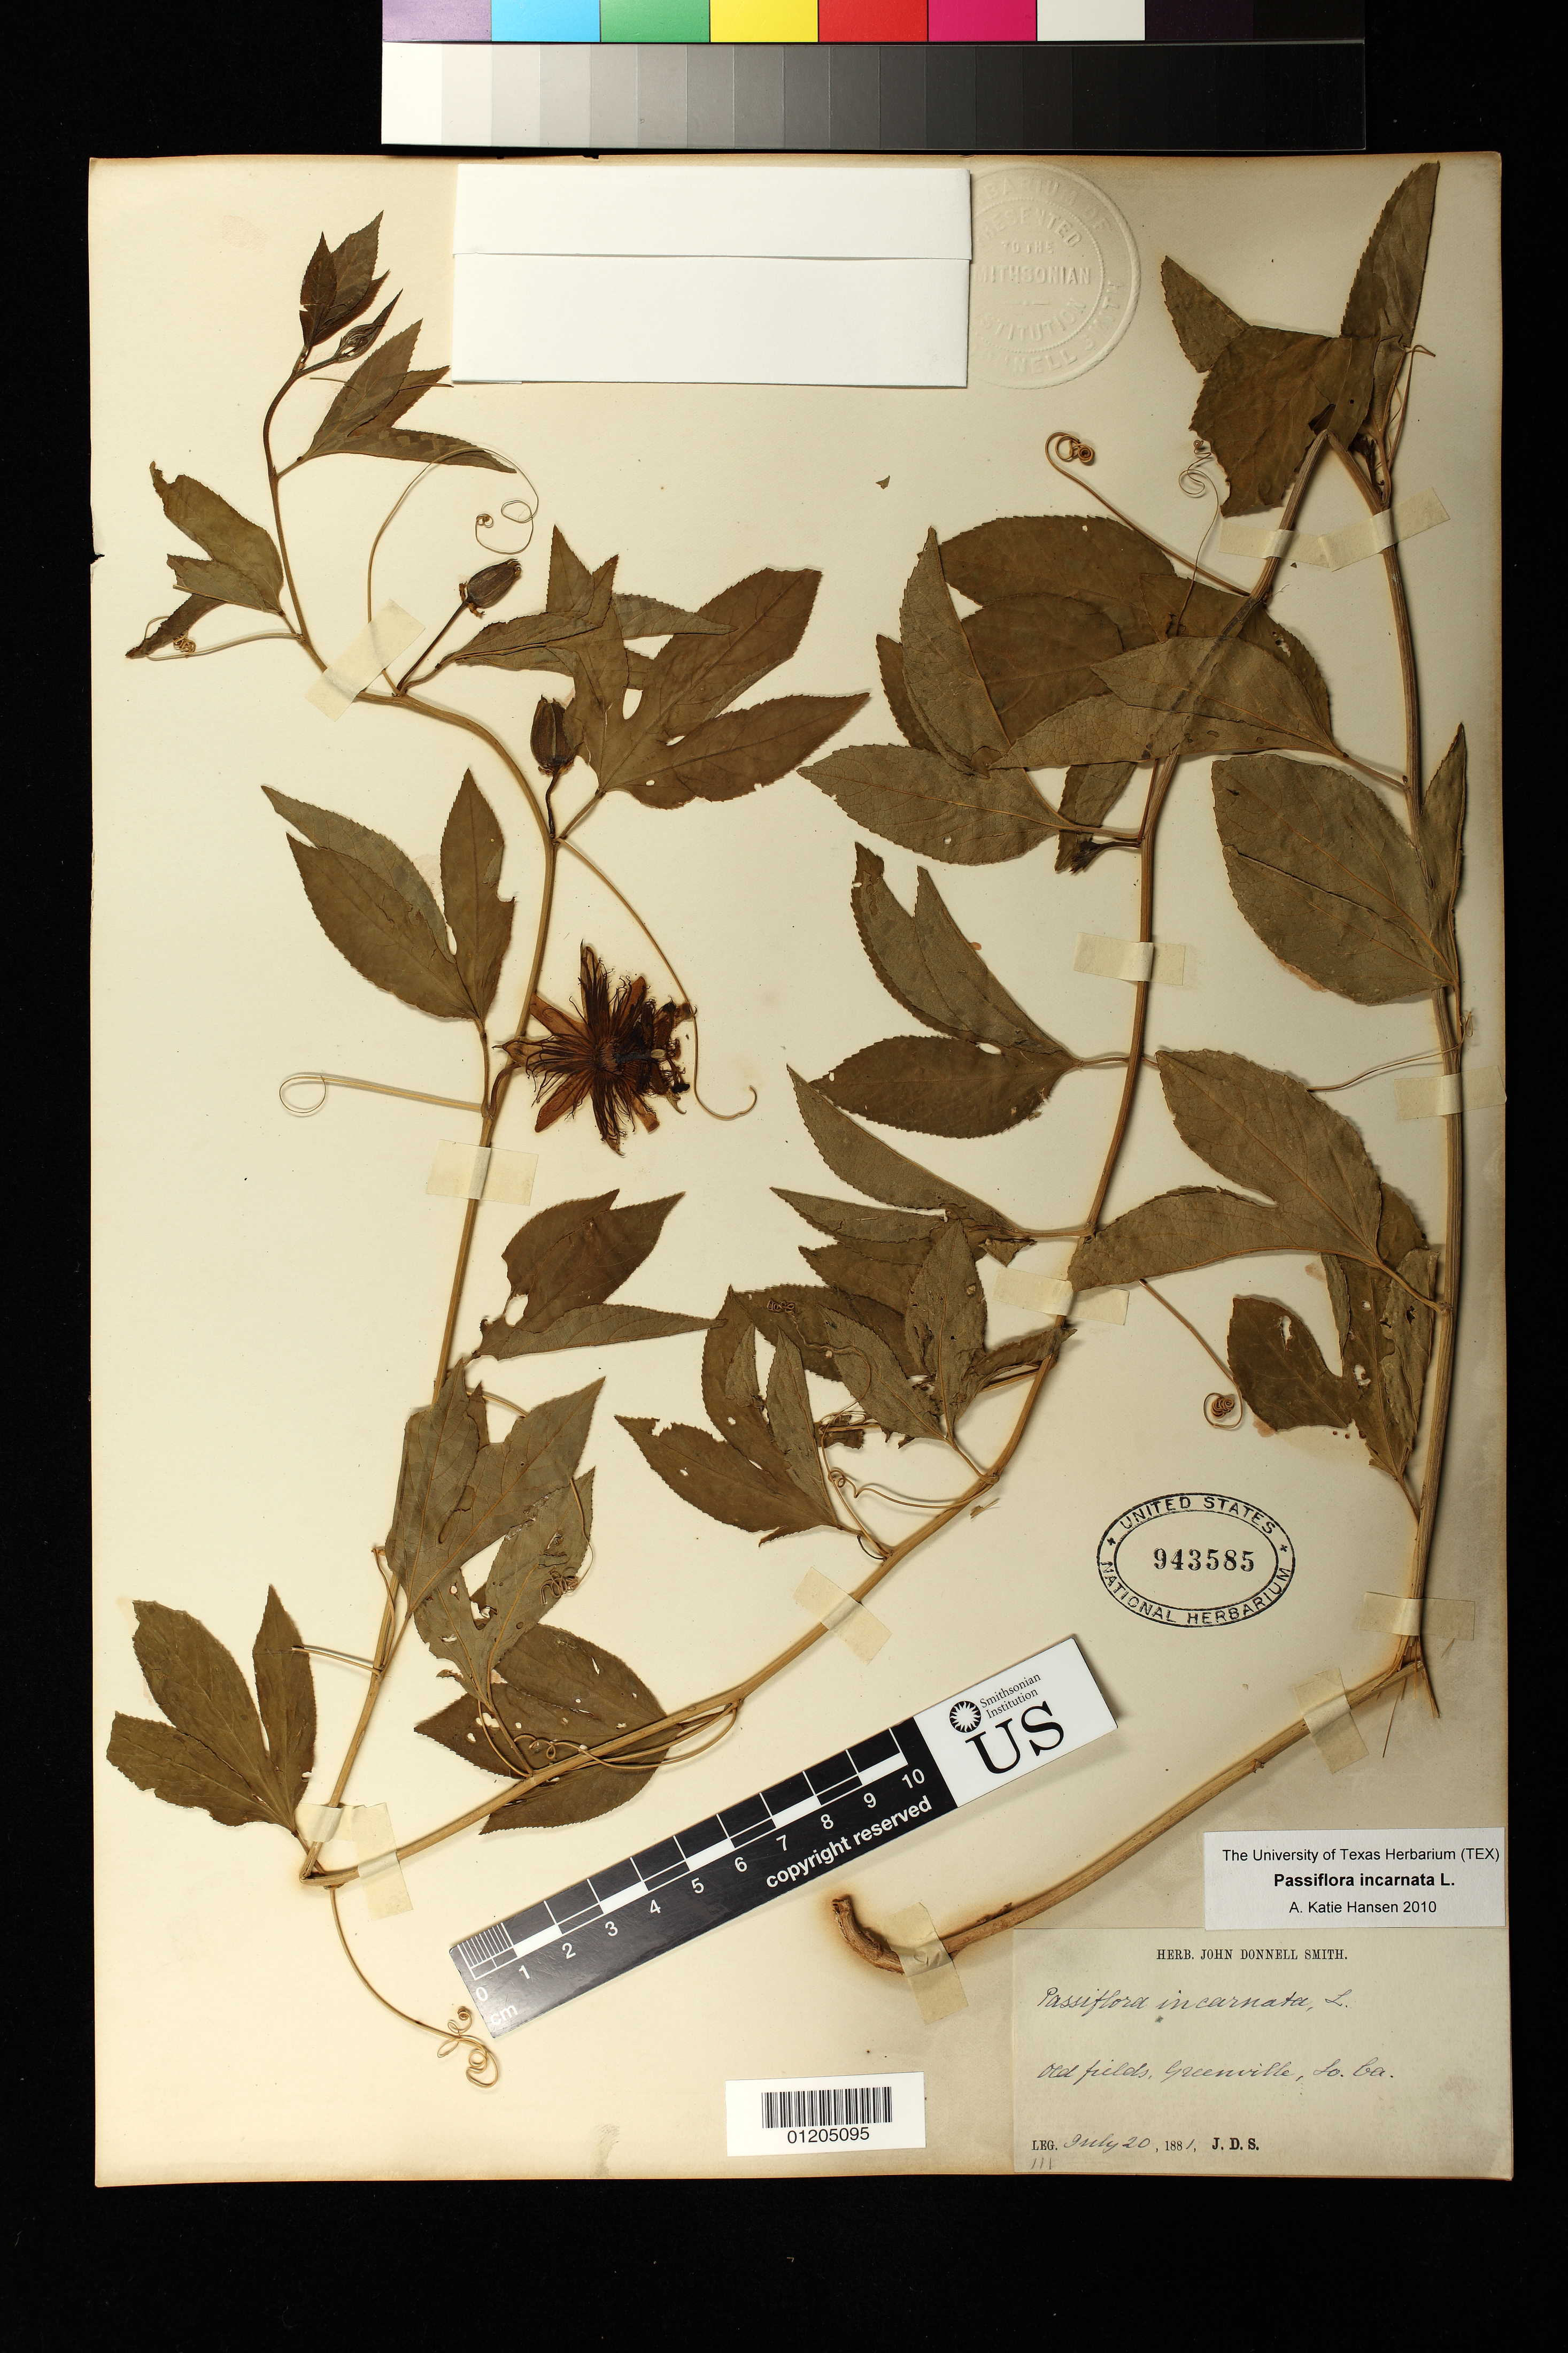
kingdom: Plantae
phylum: Tracheophyta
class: Magnoliopsida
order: Malpighiales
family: Passifloraceae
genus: Passiflora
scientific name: Passiflora incarnata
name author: L.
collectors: J. Donnell Smith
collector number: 111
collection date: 1881-07-20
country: United States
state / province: South Carolina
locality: Old fields, Greenville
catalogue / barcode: US 943585